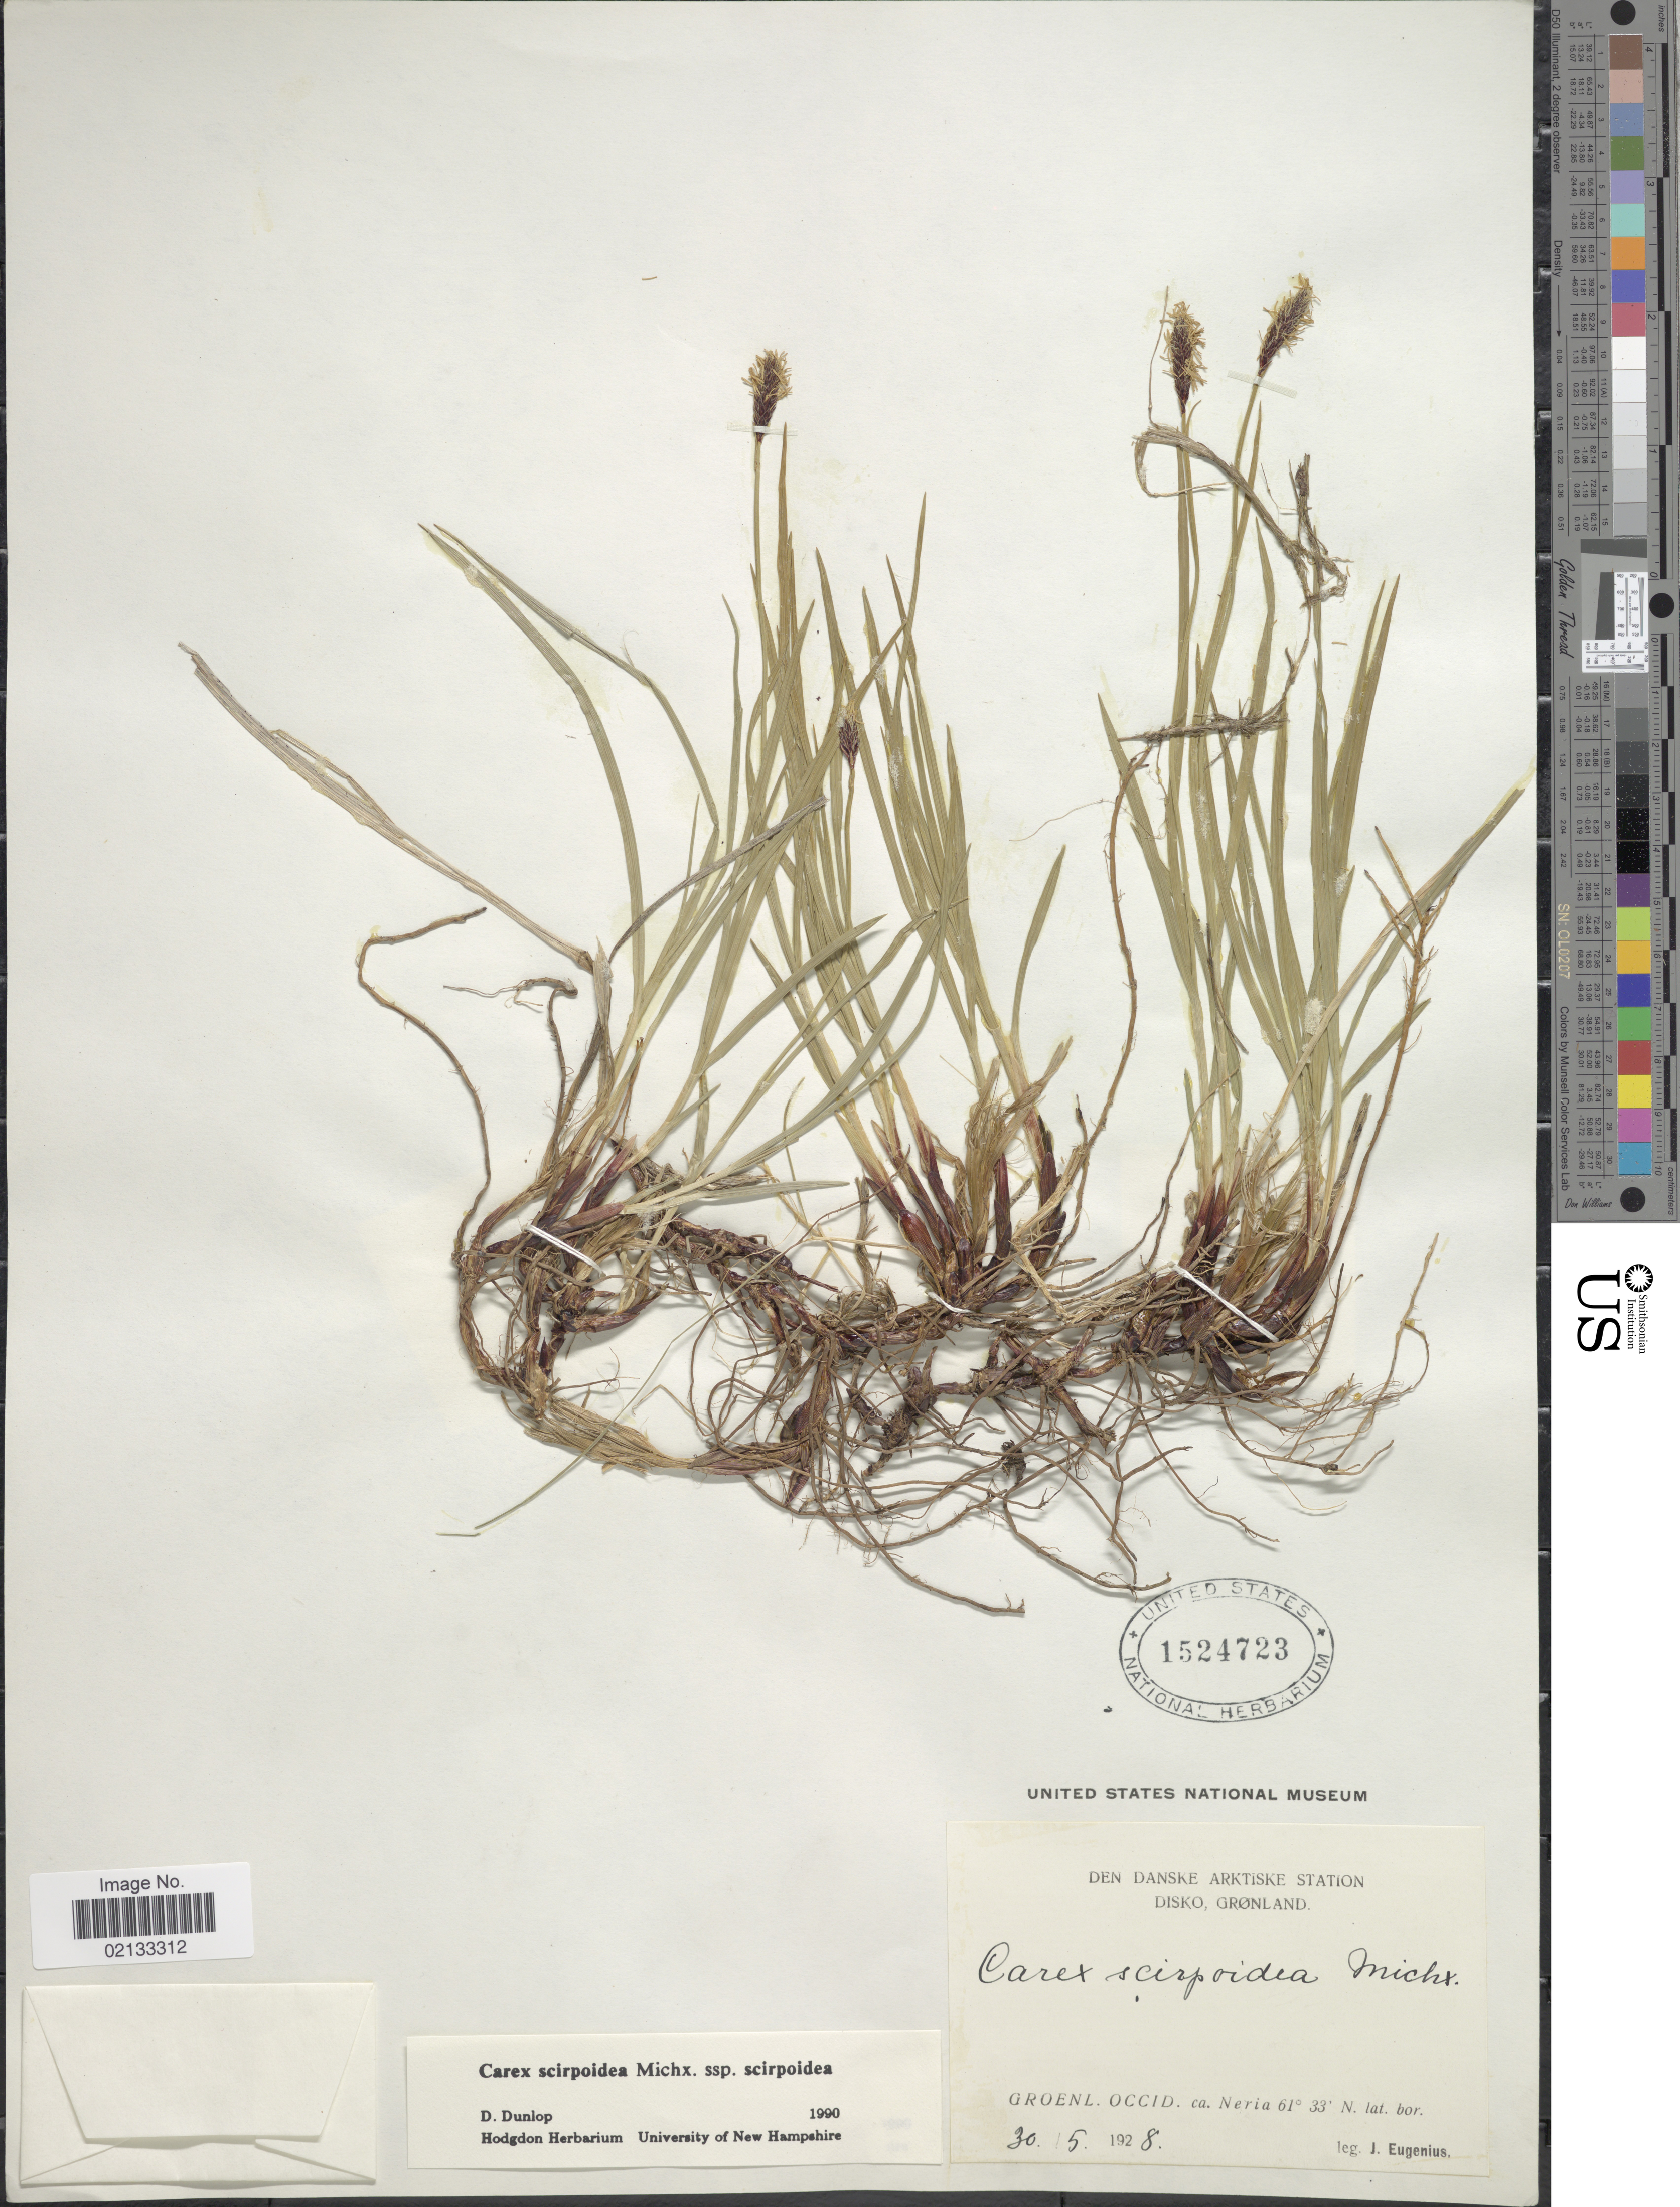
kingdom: Plantae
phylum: Tracheophyta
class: Liliopsida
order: Poales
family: Cyperaceae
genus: Carex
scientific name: Carex scirpoidea subsp. scirpoidea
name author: Michx.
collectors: J. Eugenius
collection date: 1928-05-30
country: Greenland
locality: Den Danske Arktiske Station Disko, Groenl. Occid. ca. Neria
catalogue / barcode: US 1524723